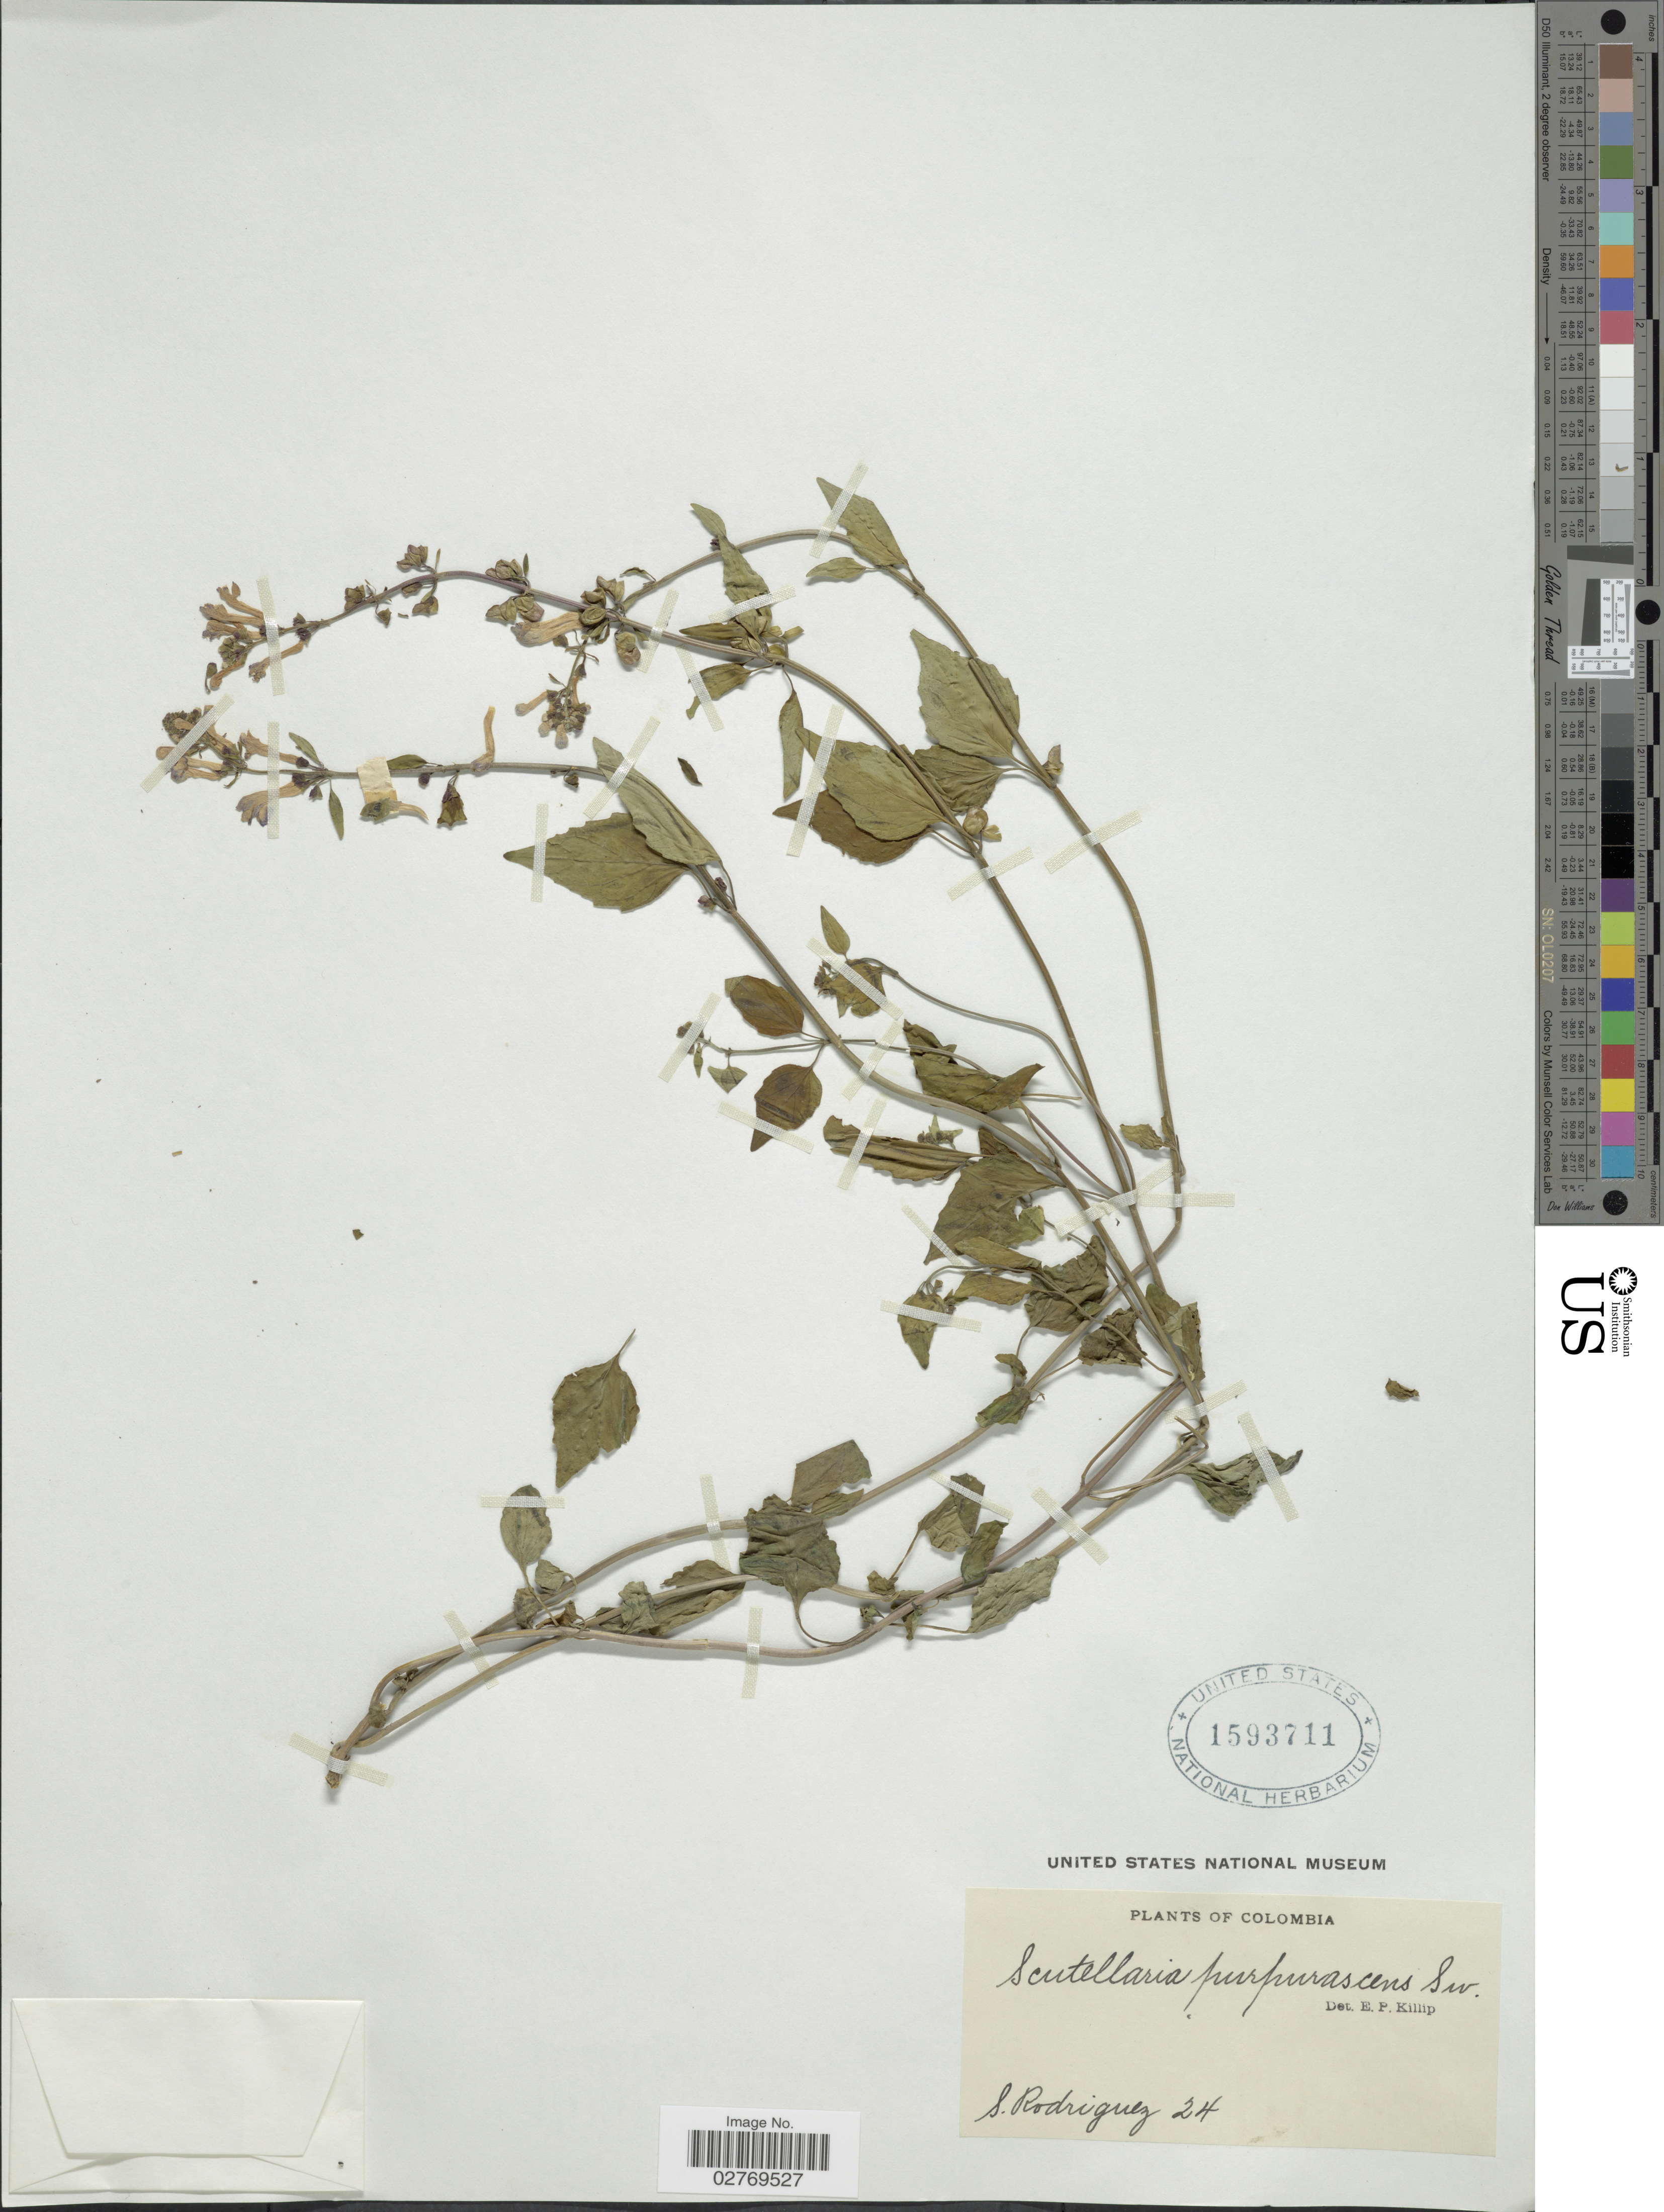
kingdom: Plantae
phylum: Tracheophyta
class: Magnoliopsida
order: Lamiales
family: Lamiaceae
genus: Scutellaria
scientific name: Scutellaria purpurascens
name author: Sw.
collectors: S. Rodriguez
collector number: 24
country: Colombia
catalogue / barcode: US 1593711